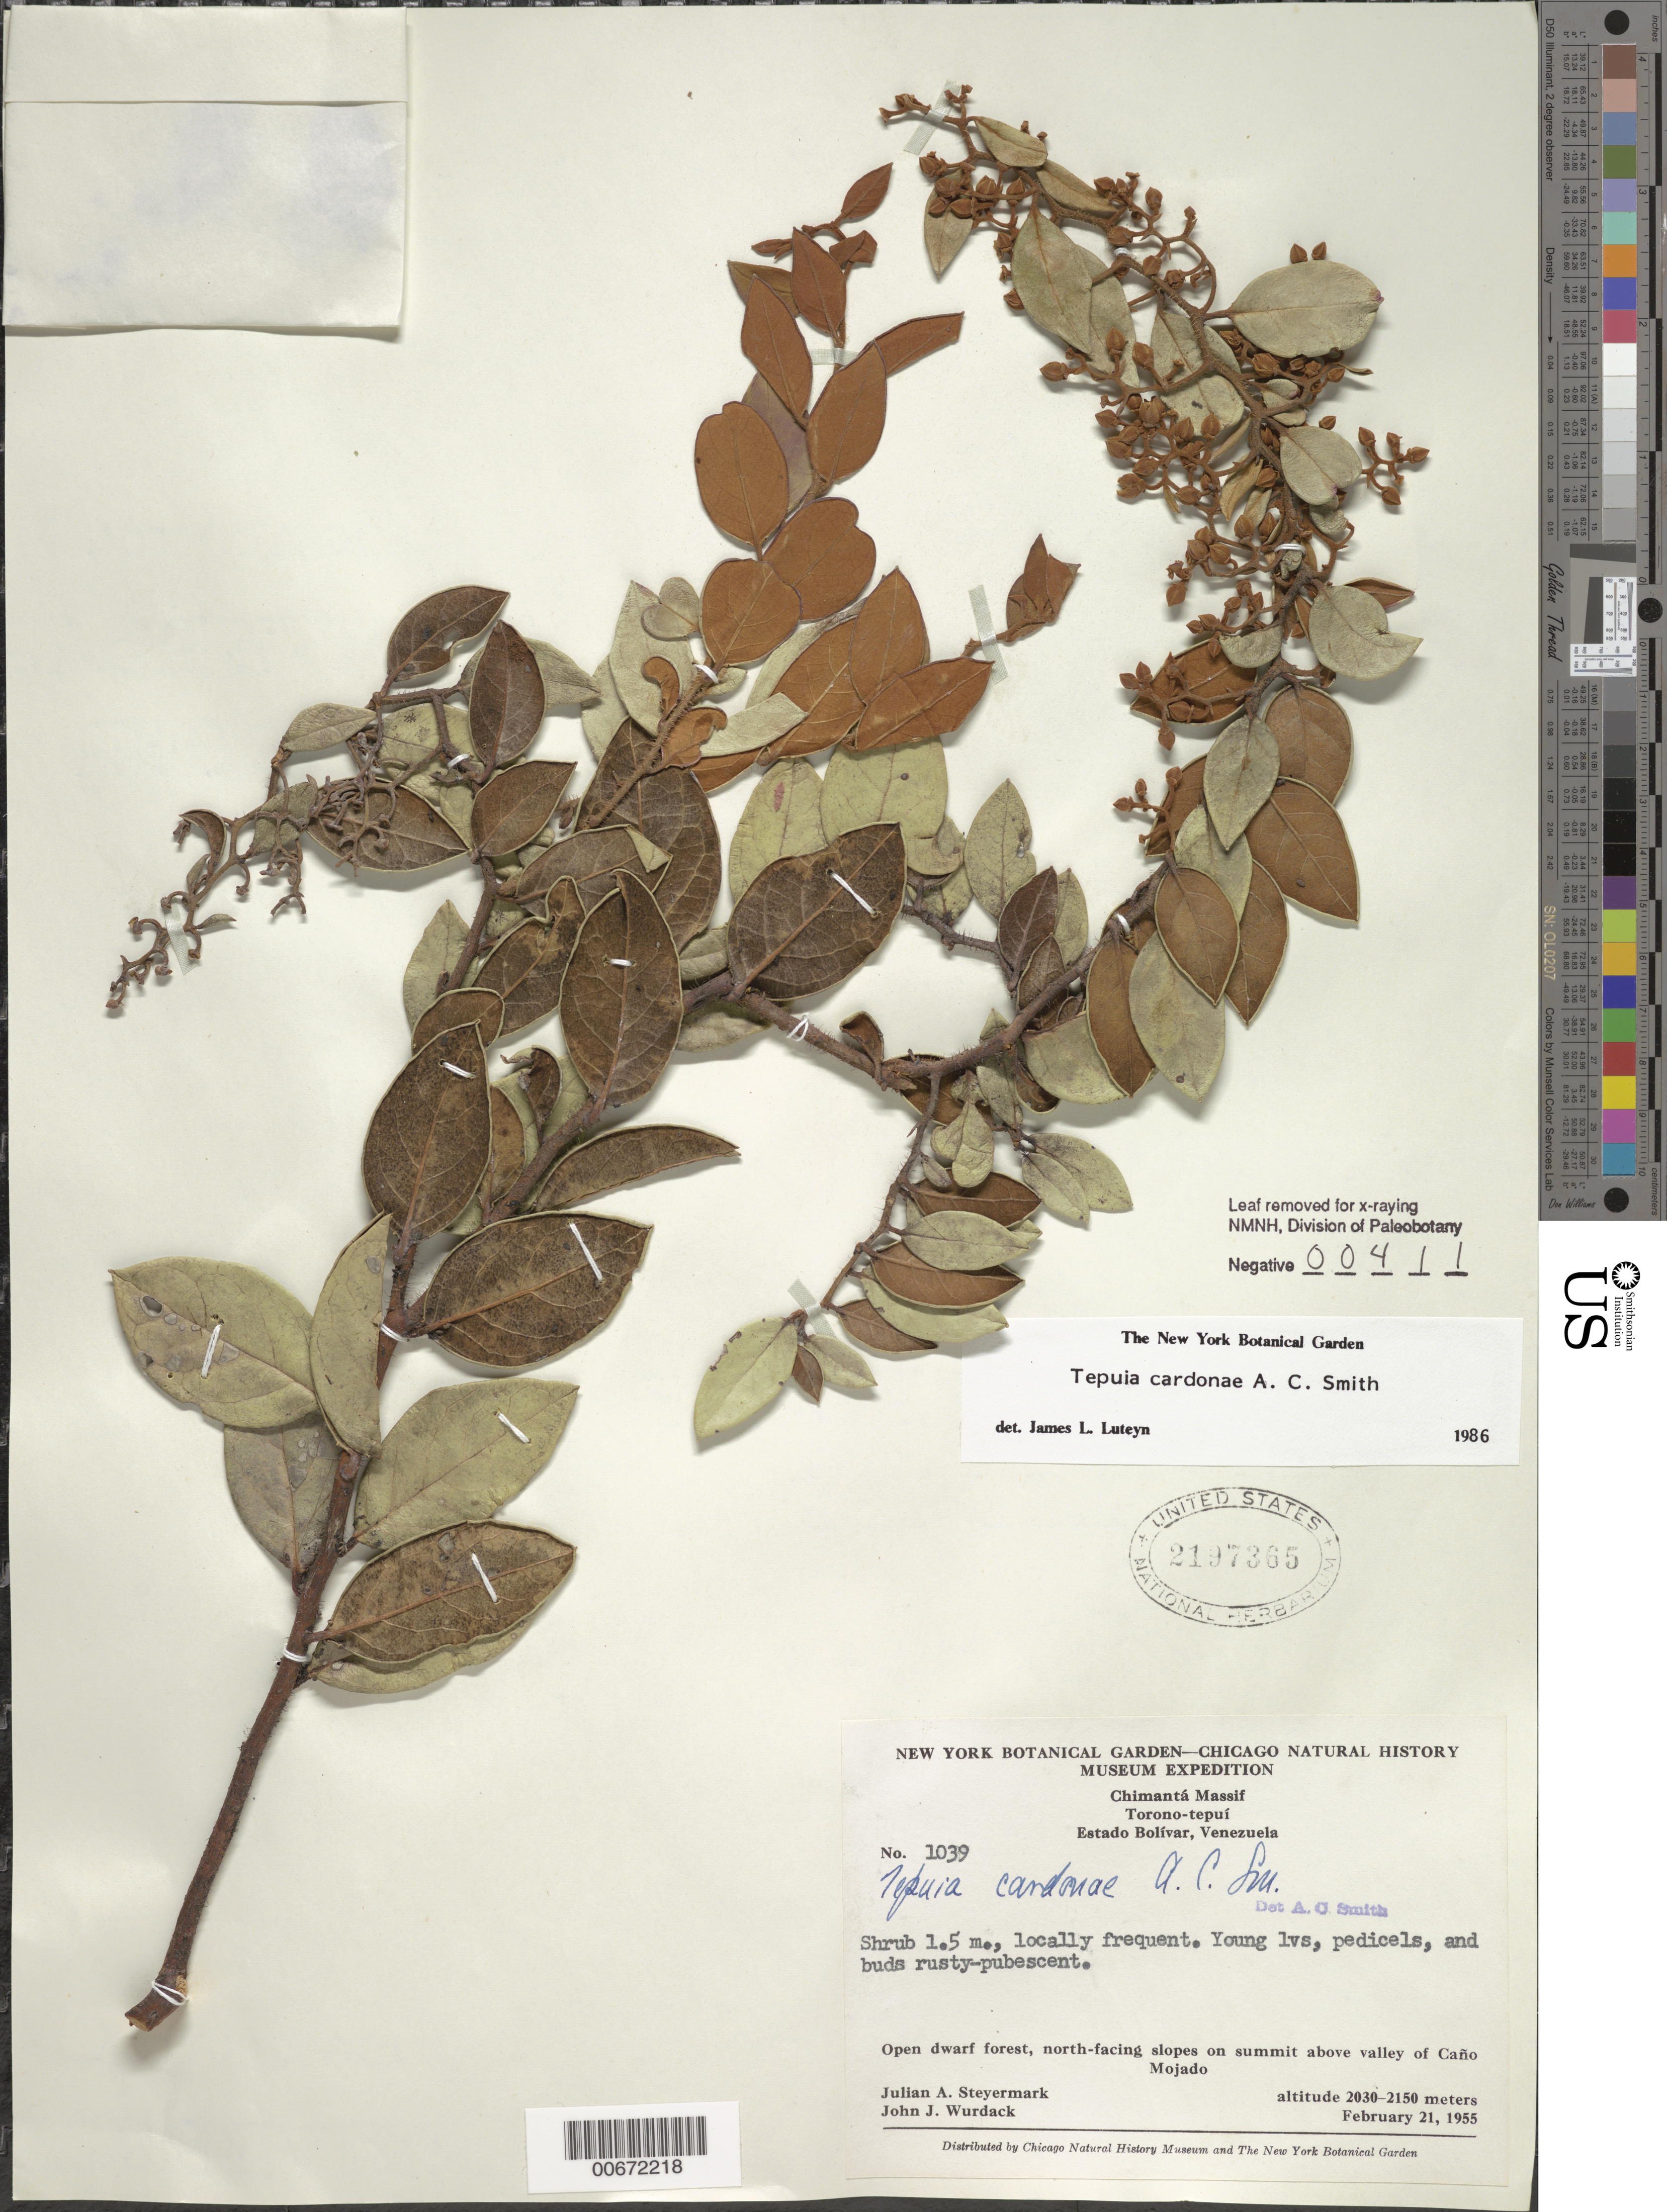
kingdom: Plantae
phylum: Tracheophyta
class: Magnoliopsida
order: Ericales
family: Ericaceae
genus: Tepuia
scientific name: Tepuia cardonae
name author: A.C. Sm.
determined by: Luteyn, J. L.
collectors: J. Steyermark & J. J. Wurdack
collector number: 55 1039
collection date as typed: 21-Feb-55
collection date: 1955-02-21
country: Venezuela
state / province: Bolívar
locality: Chimantá Massif, Torono-tepuí, above valley of Caño Mojado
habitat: Open dwarf forest on summit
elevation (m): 2030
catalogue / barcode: US 2197365